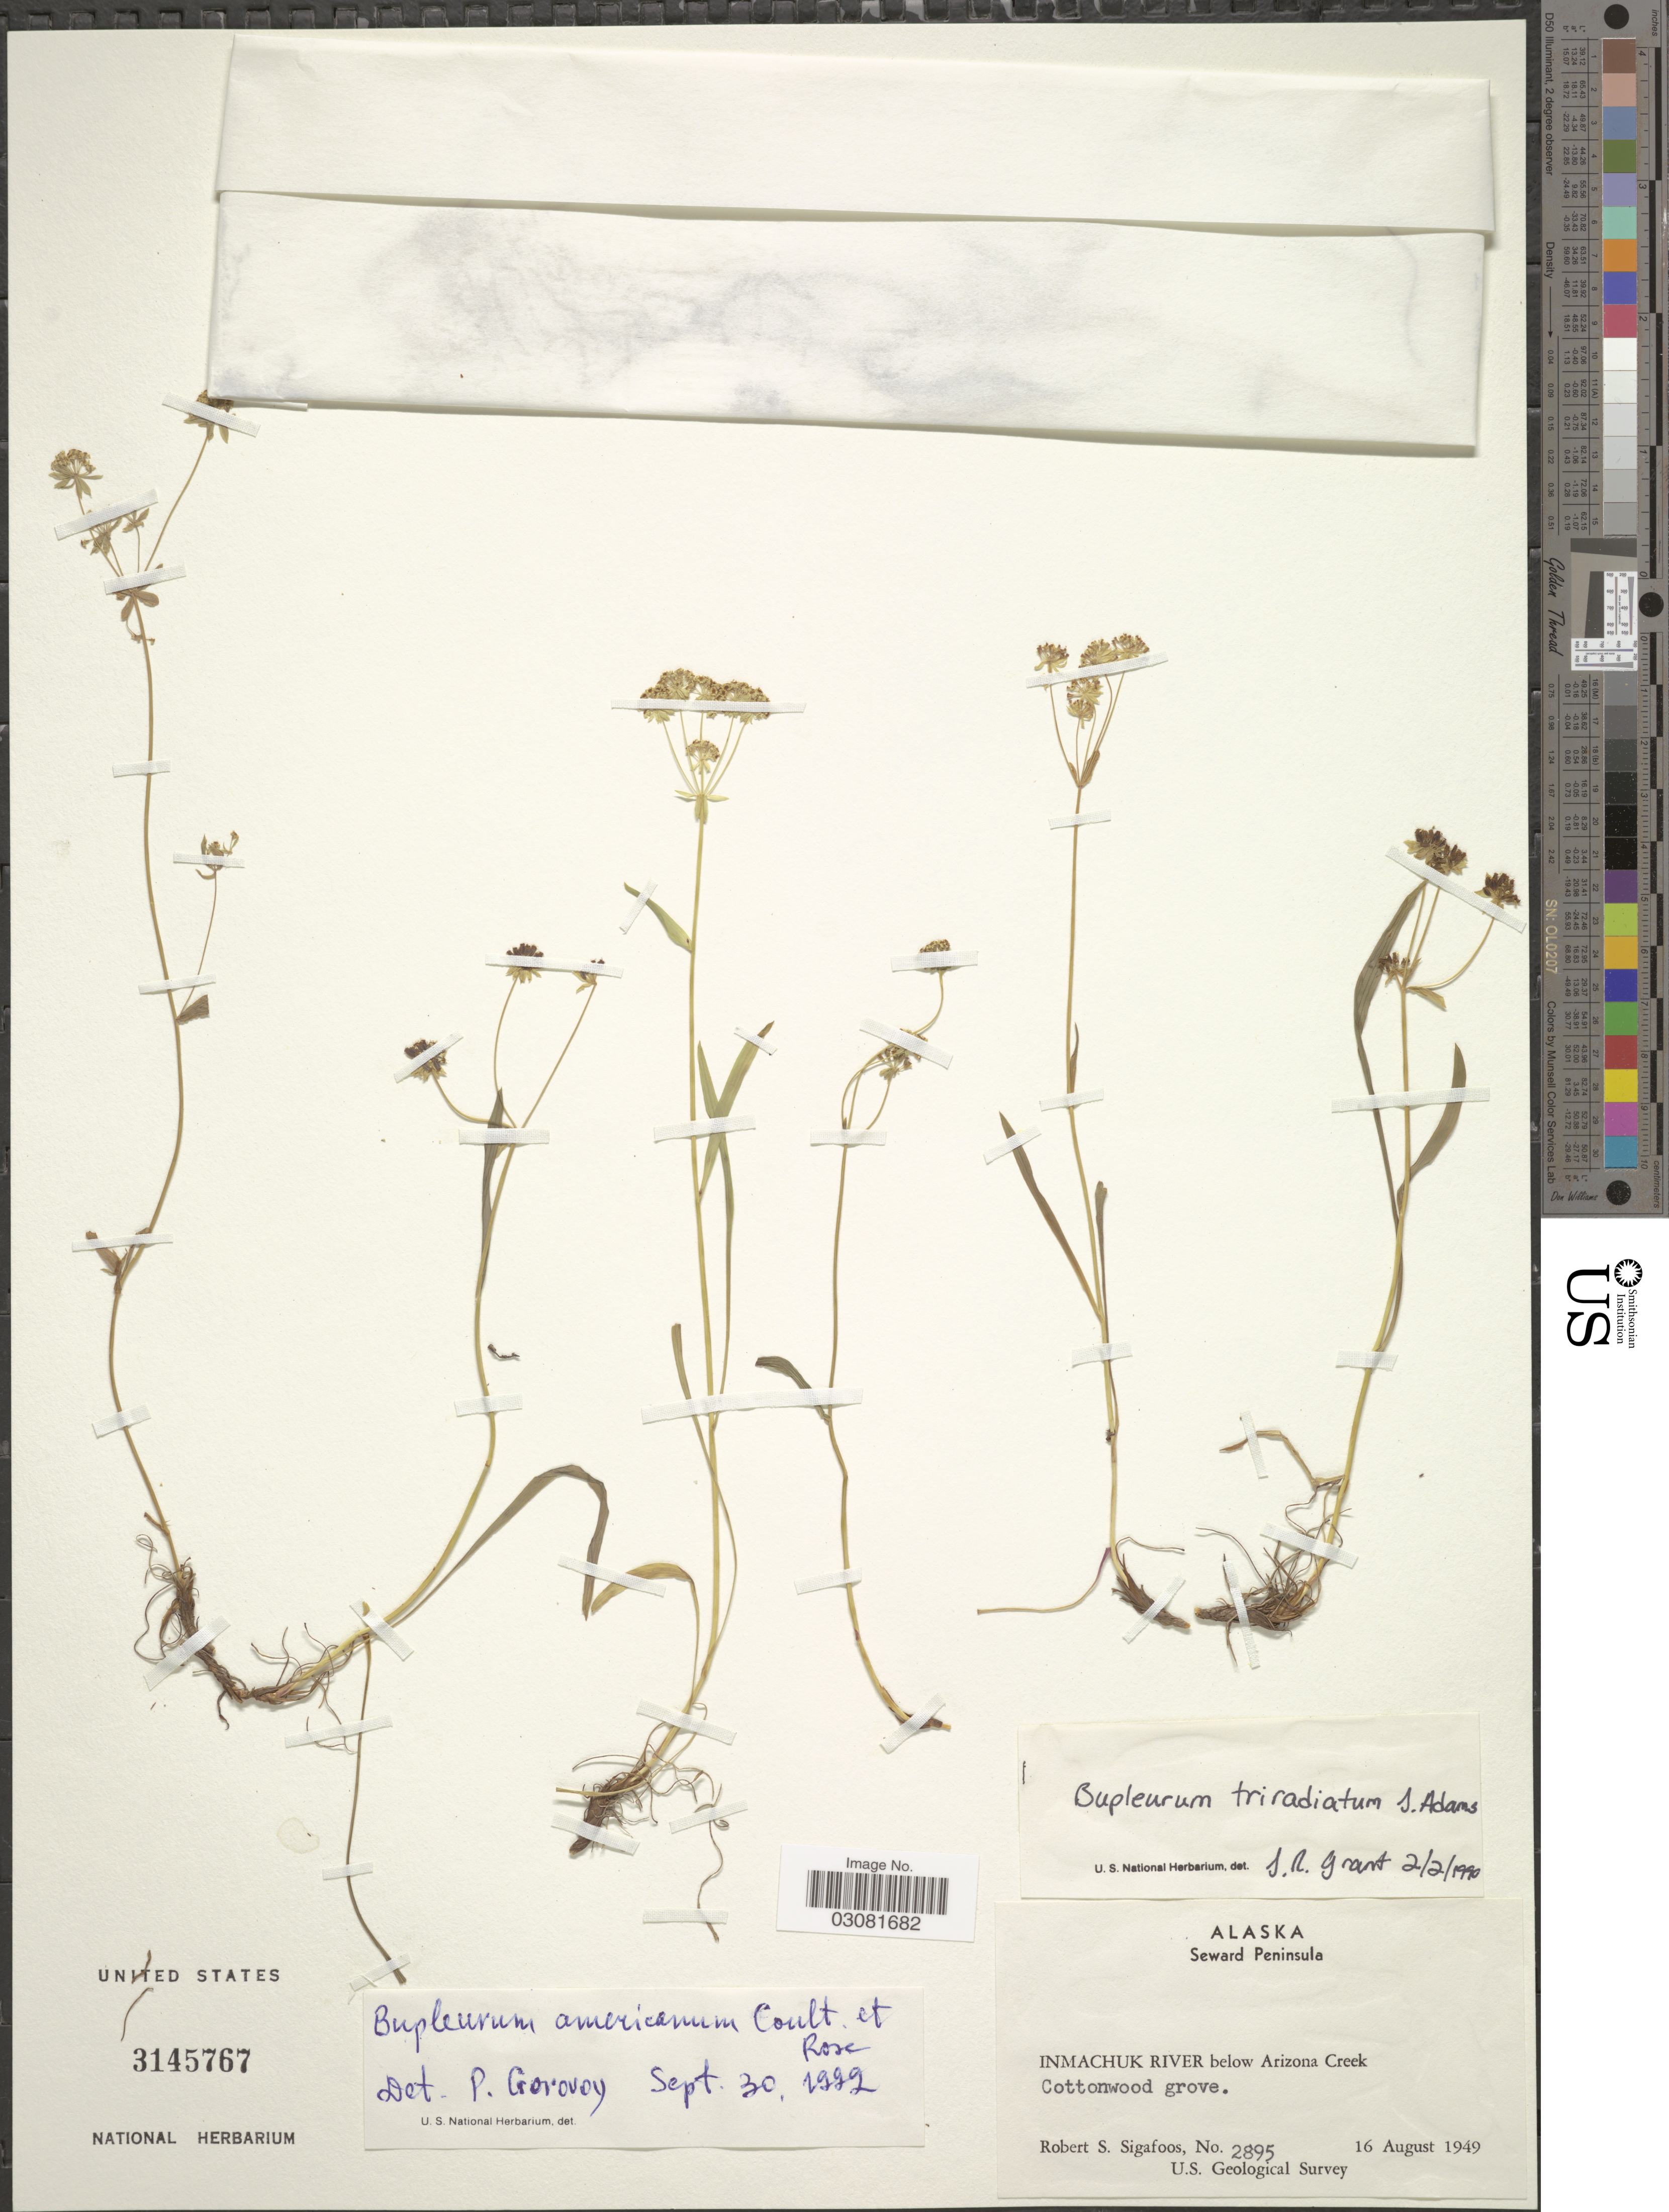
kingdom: Plantae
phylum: Tracheophyta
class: Magnoliopsida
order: Apiales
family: Apiaceae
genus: Bupleurum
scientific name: Bupleurum triradiatum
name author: Hoffm. ex Adams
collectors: R. Sigafoos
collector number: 2895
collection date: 1949-08-16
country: United States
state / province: Alaska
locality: Seward Peninsula, Inmachuk River below Arizona Creek, Cottonwood grove.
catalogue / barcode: US 3145767